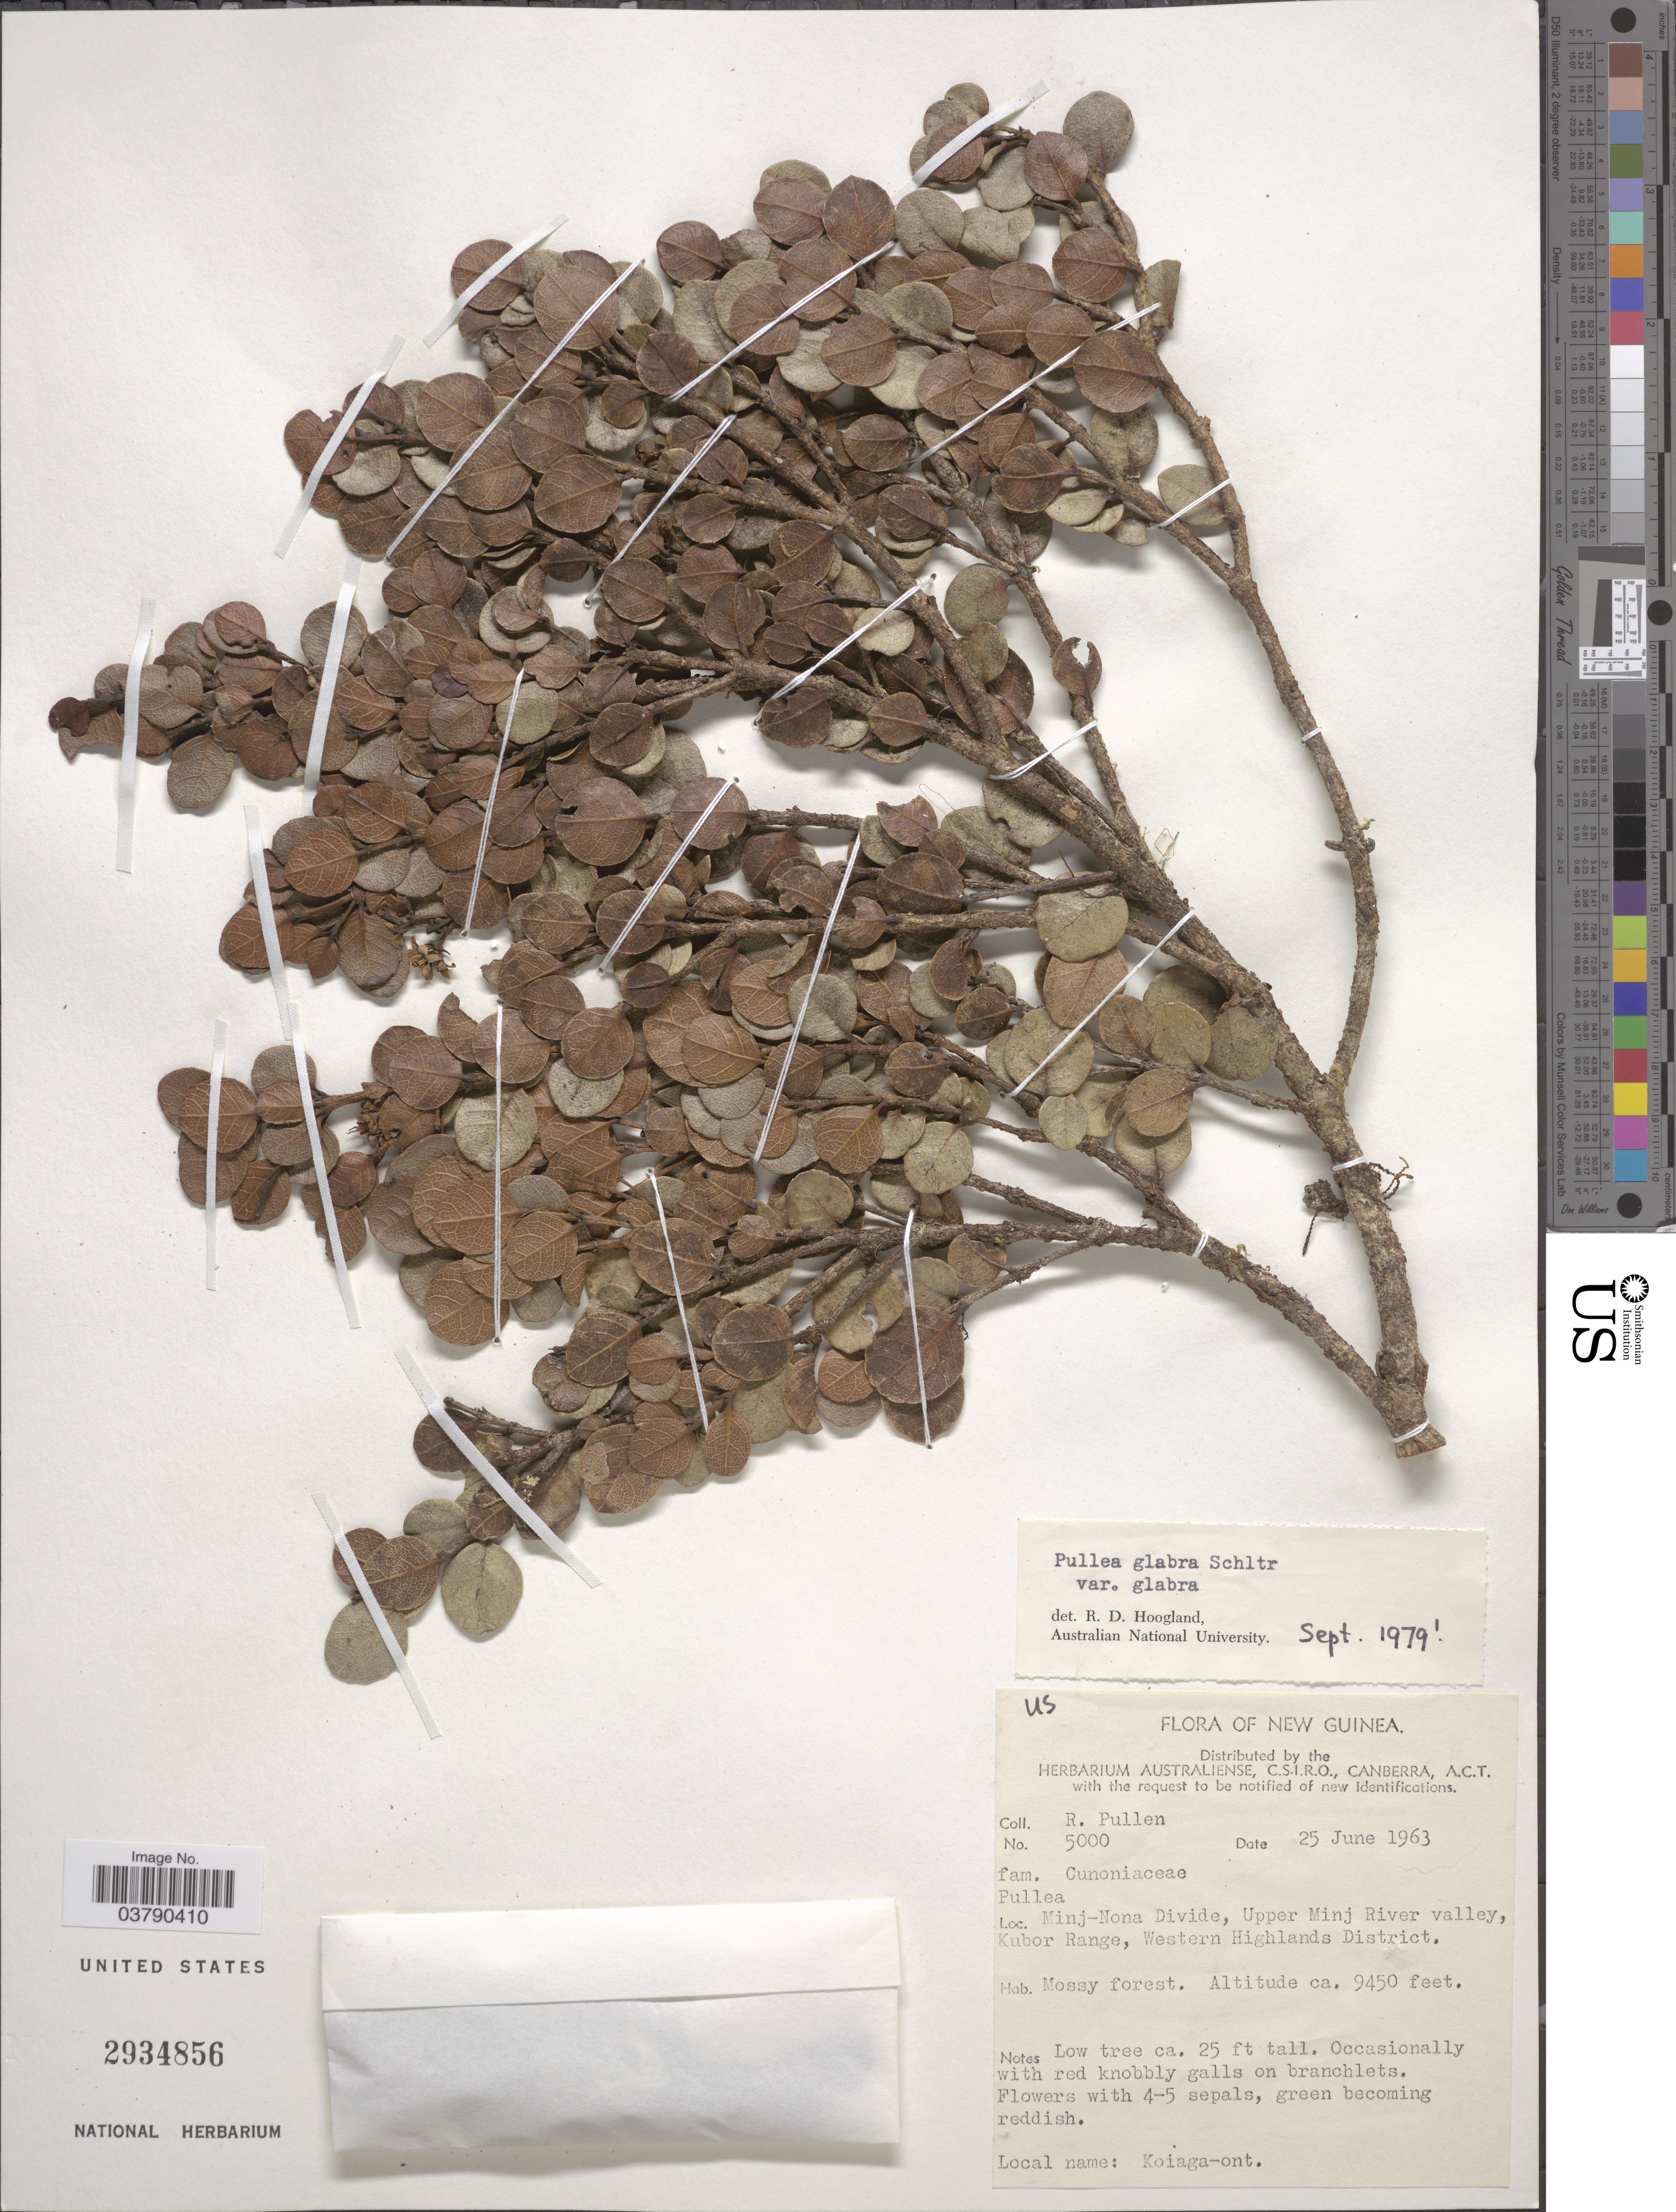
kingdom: Plantae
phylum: Tracheophyta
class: Magnoliopsida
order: Oxalidales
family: Cunoniaceae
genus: Pullea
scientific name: Pullea glabra var. glabra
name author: Schltr.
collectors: R. Pullen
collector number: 5000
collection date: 1963-06-25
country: Papua New Guinea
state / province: Western Highlands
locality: New Guinea. Minj-Nona Divide, Upper Minj River valley, Kubor Range, Western Highlands District.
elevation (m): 2880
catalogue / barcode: US 2934856